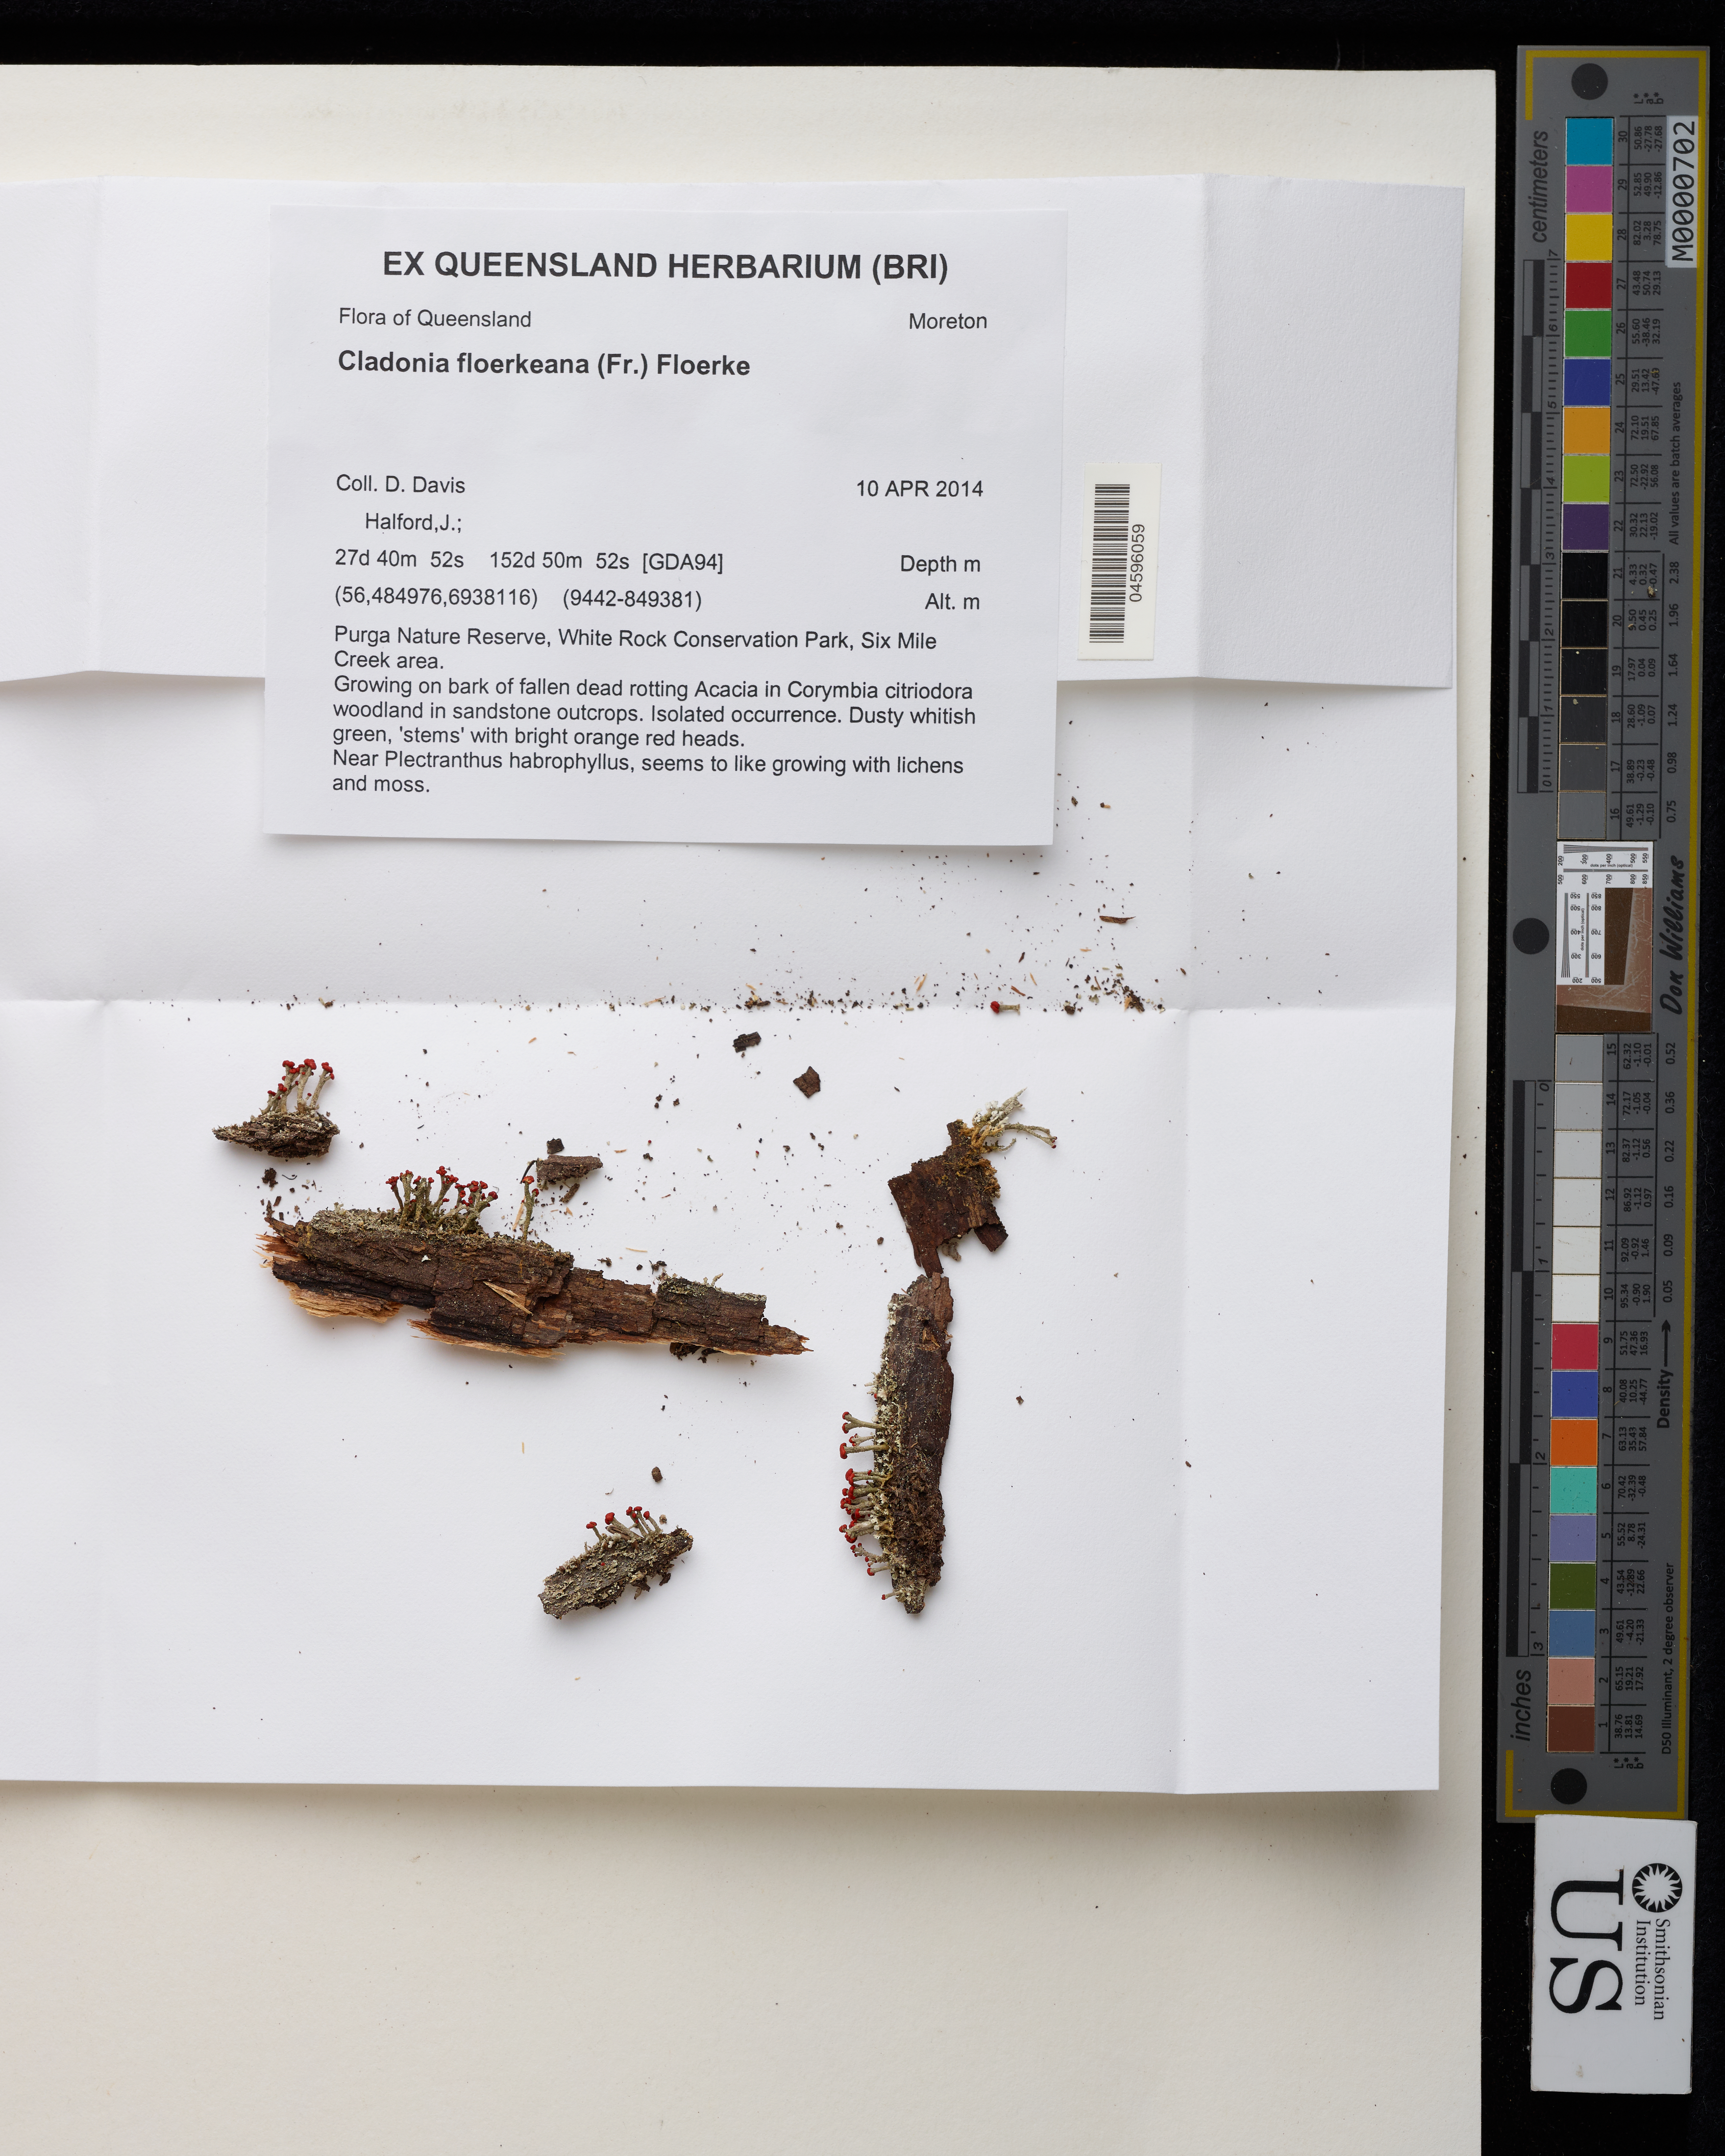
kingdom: Fungi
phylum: Ascomycota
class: Lecanoromycetes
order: Lecanorales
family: Cladoniaceae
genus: Cladonia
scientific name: Cladonia floerkeana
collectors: -. Davis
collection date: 2014-04-10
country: Australia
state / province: Queensland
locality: Purga Nature Reserve, White Rock Conservation Park, Six Mile Creek area.